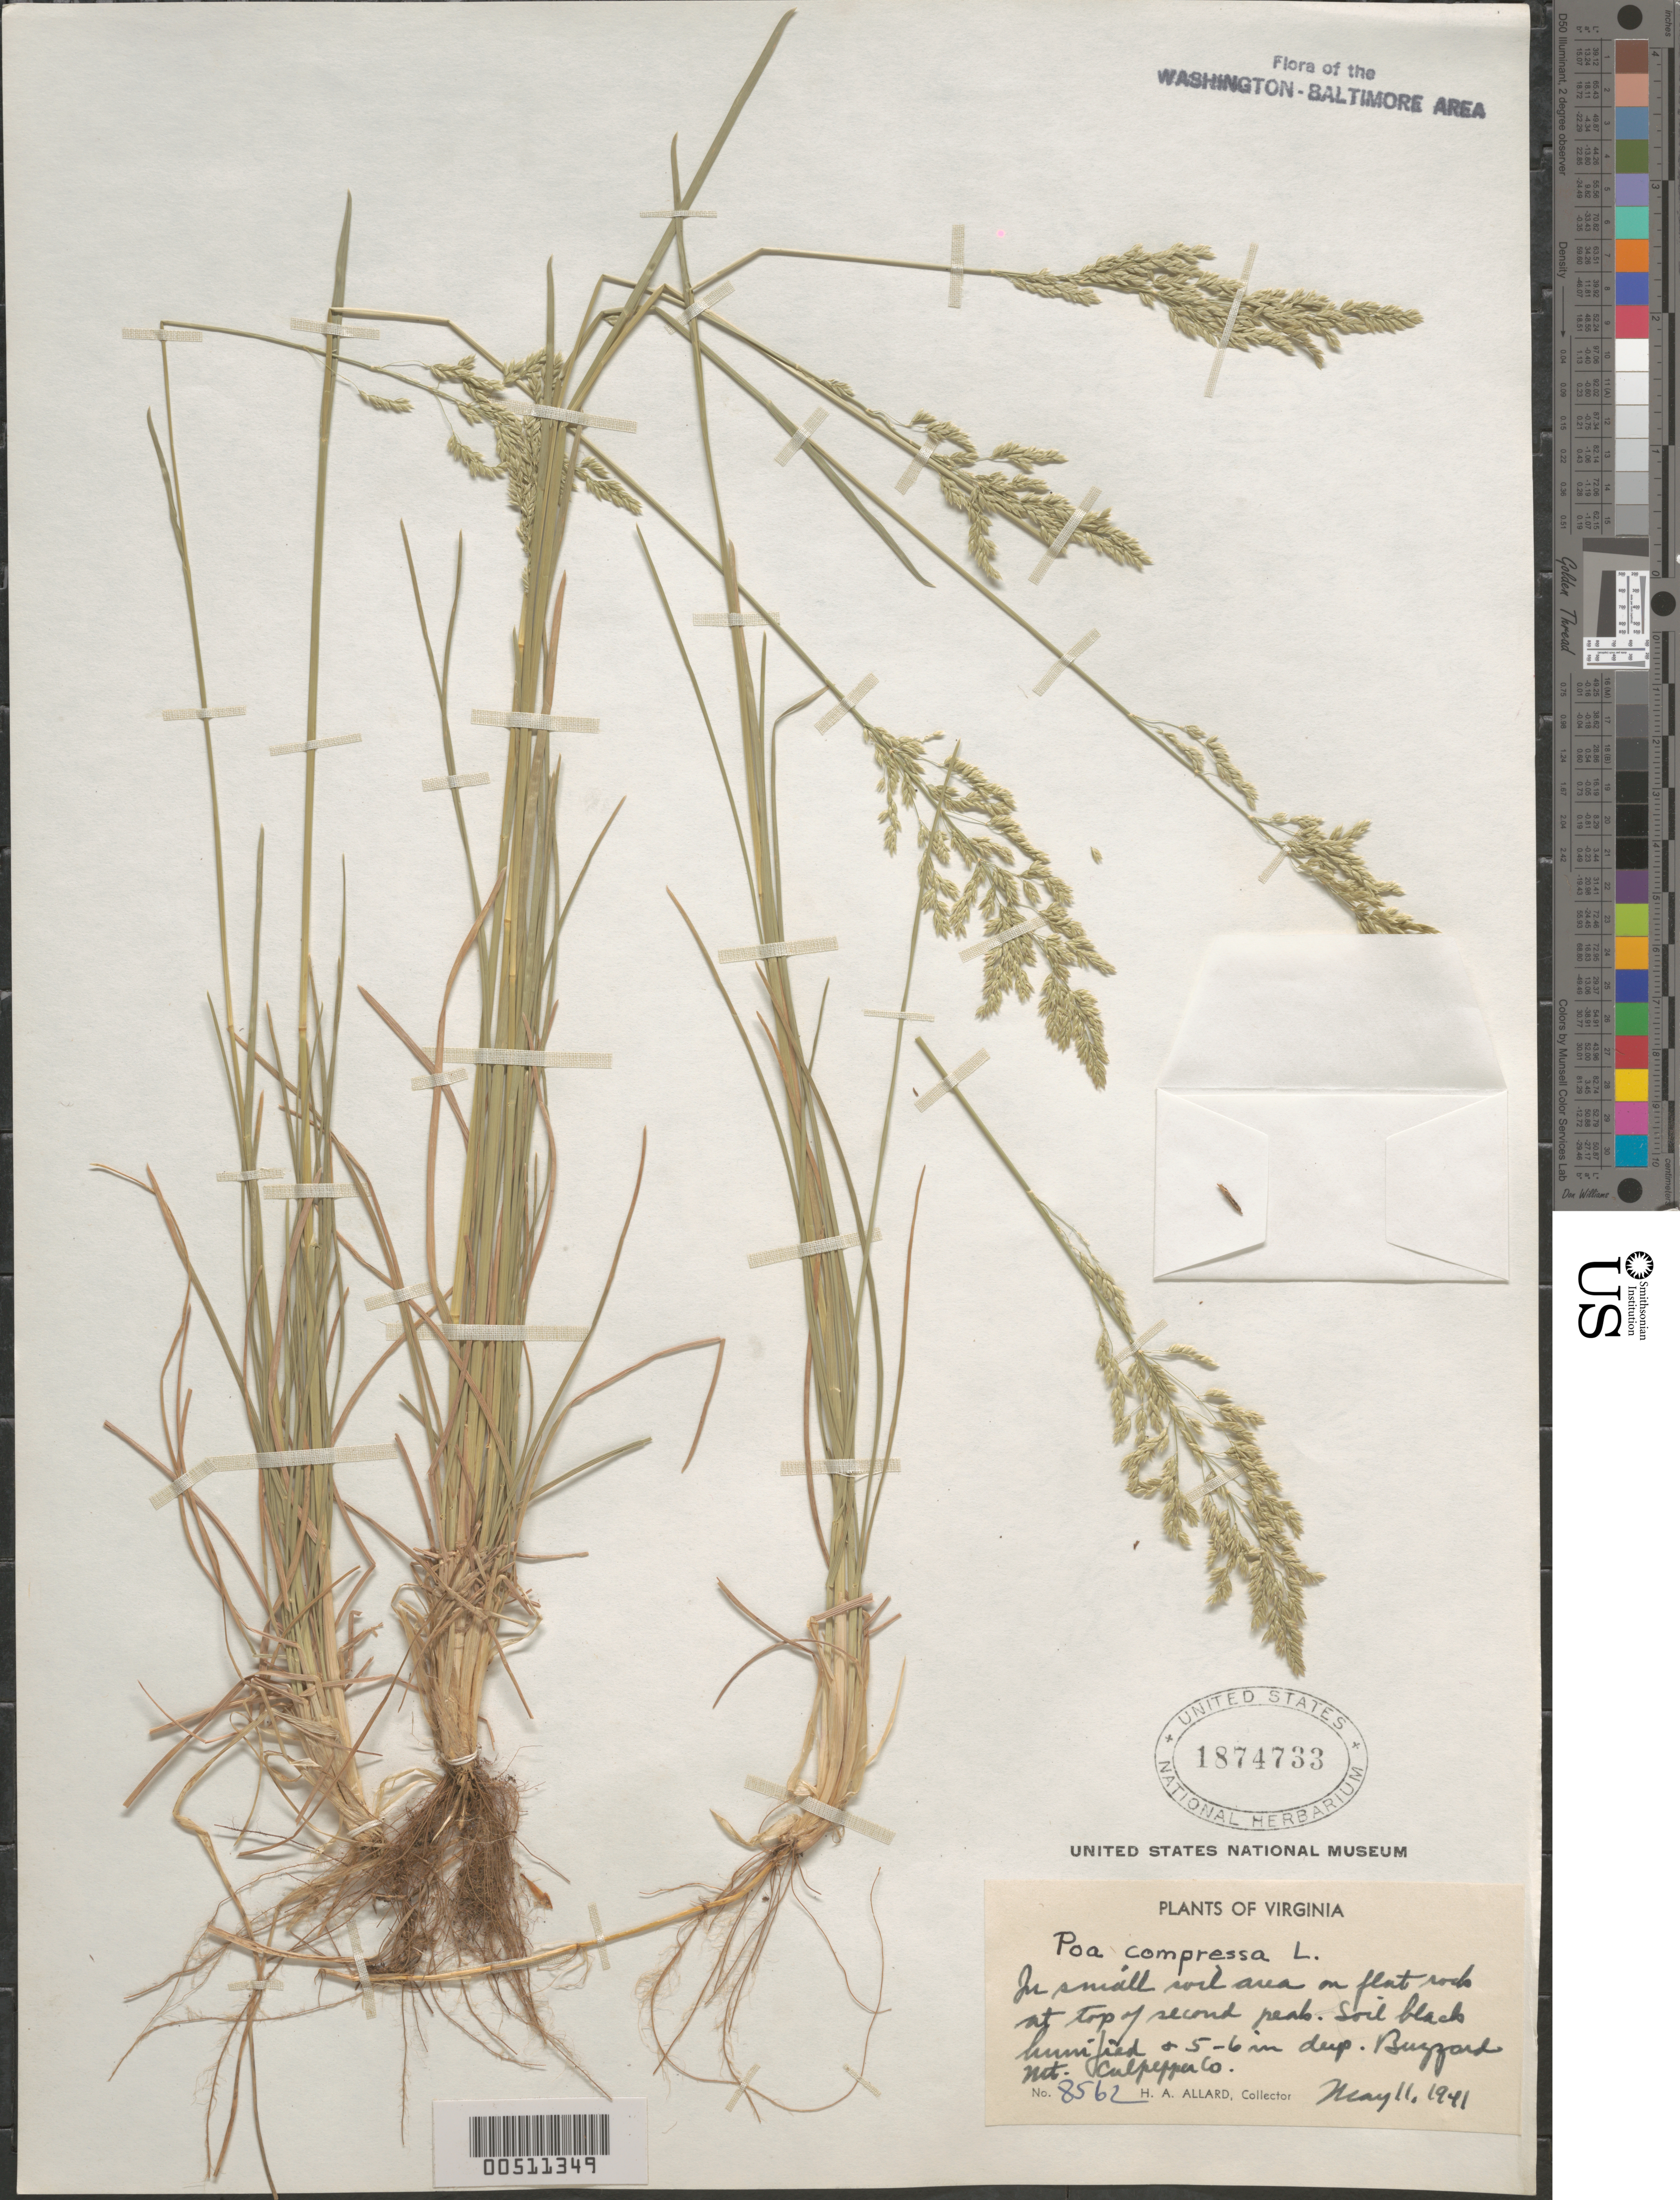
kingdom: Plantae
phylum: Tracheophyta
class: Liliopsida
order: Poales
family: Poaceae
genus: Poa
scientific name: Poa compressa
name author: L.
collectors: H. A. Allard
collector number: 8562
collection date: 1941-05-11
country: United States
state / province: Virginia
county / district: Culpeper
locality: In small soil area on flat rock at Top of second peak. Buzzard Mt. Culpepper Co.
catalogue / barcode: US 1874733